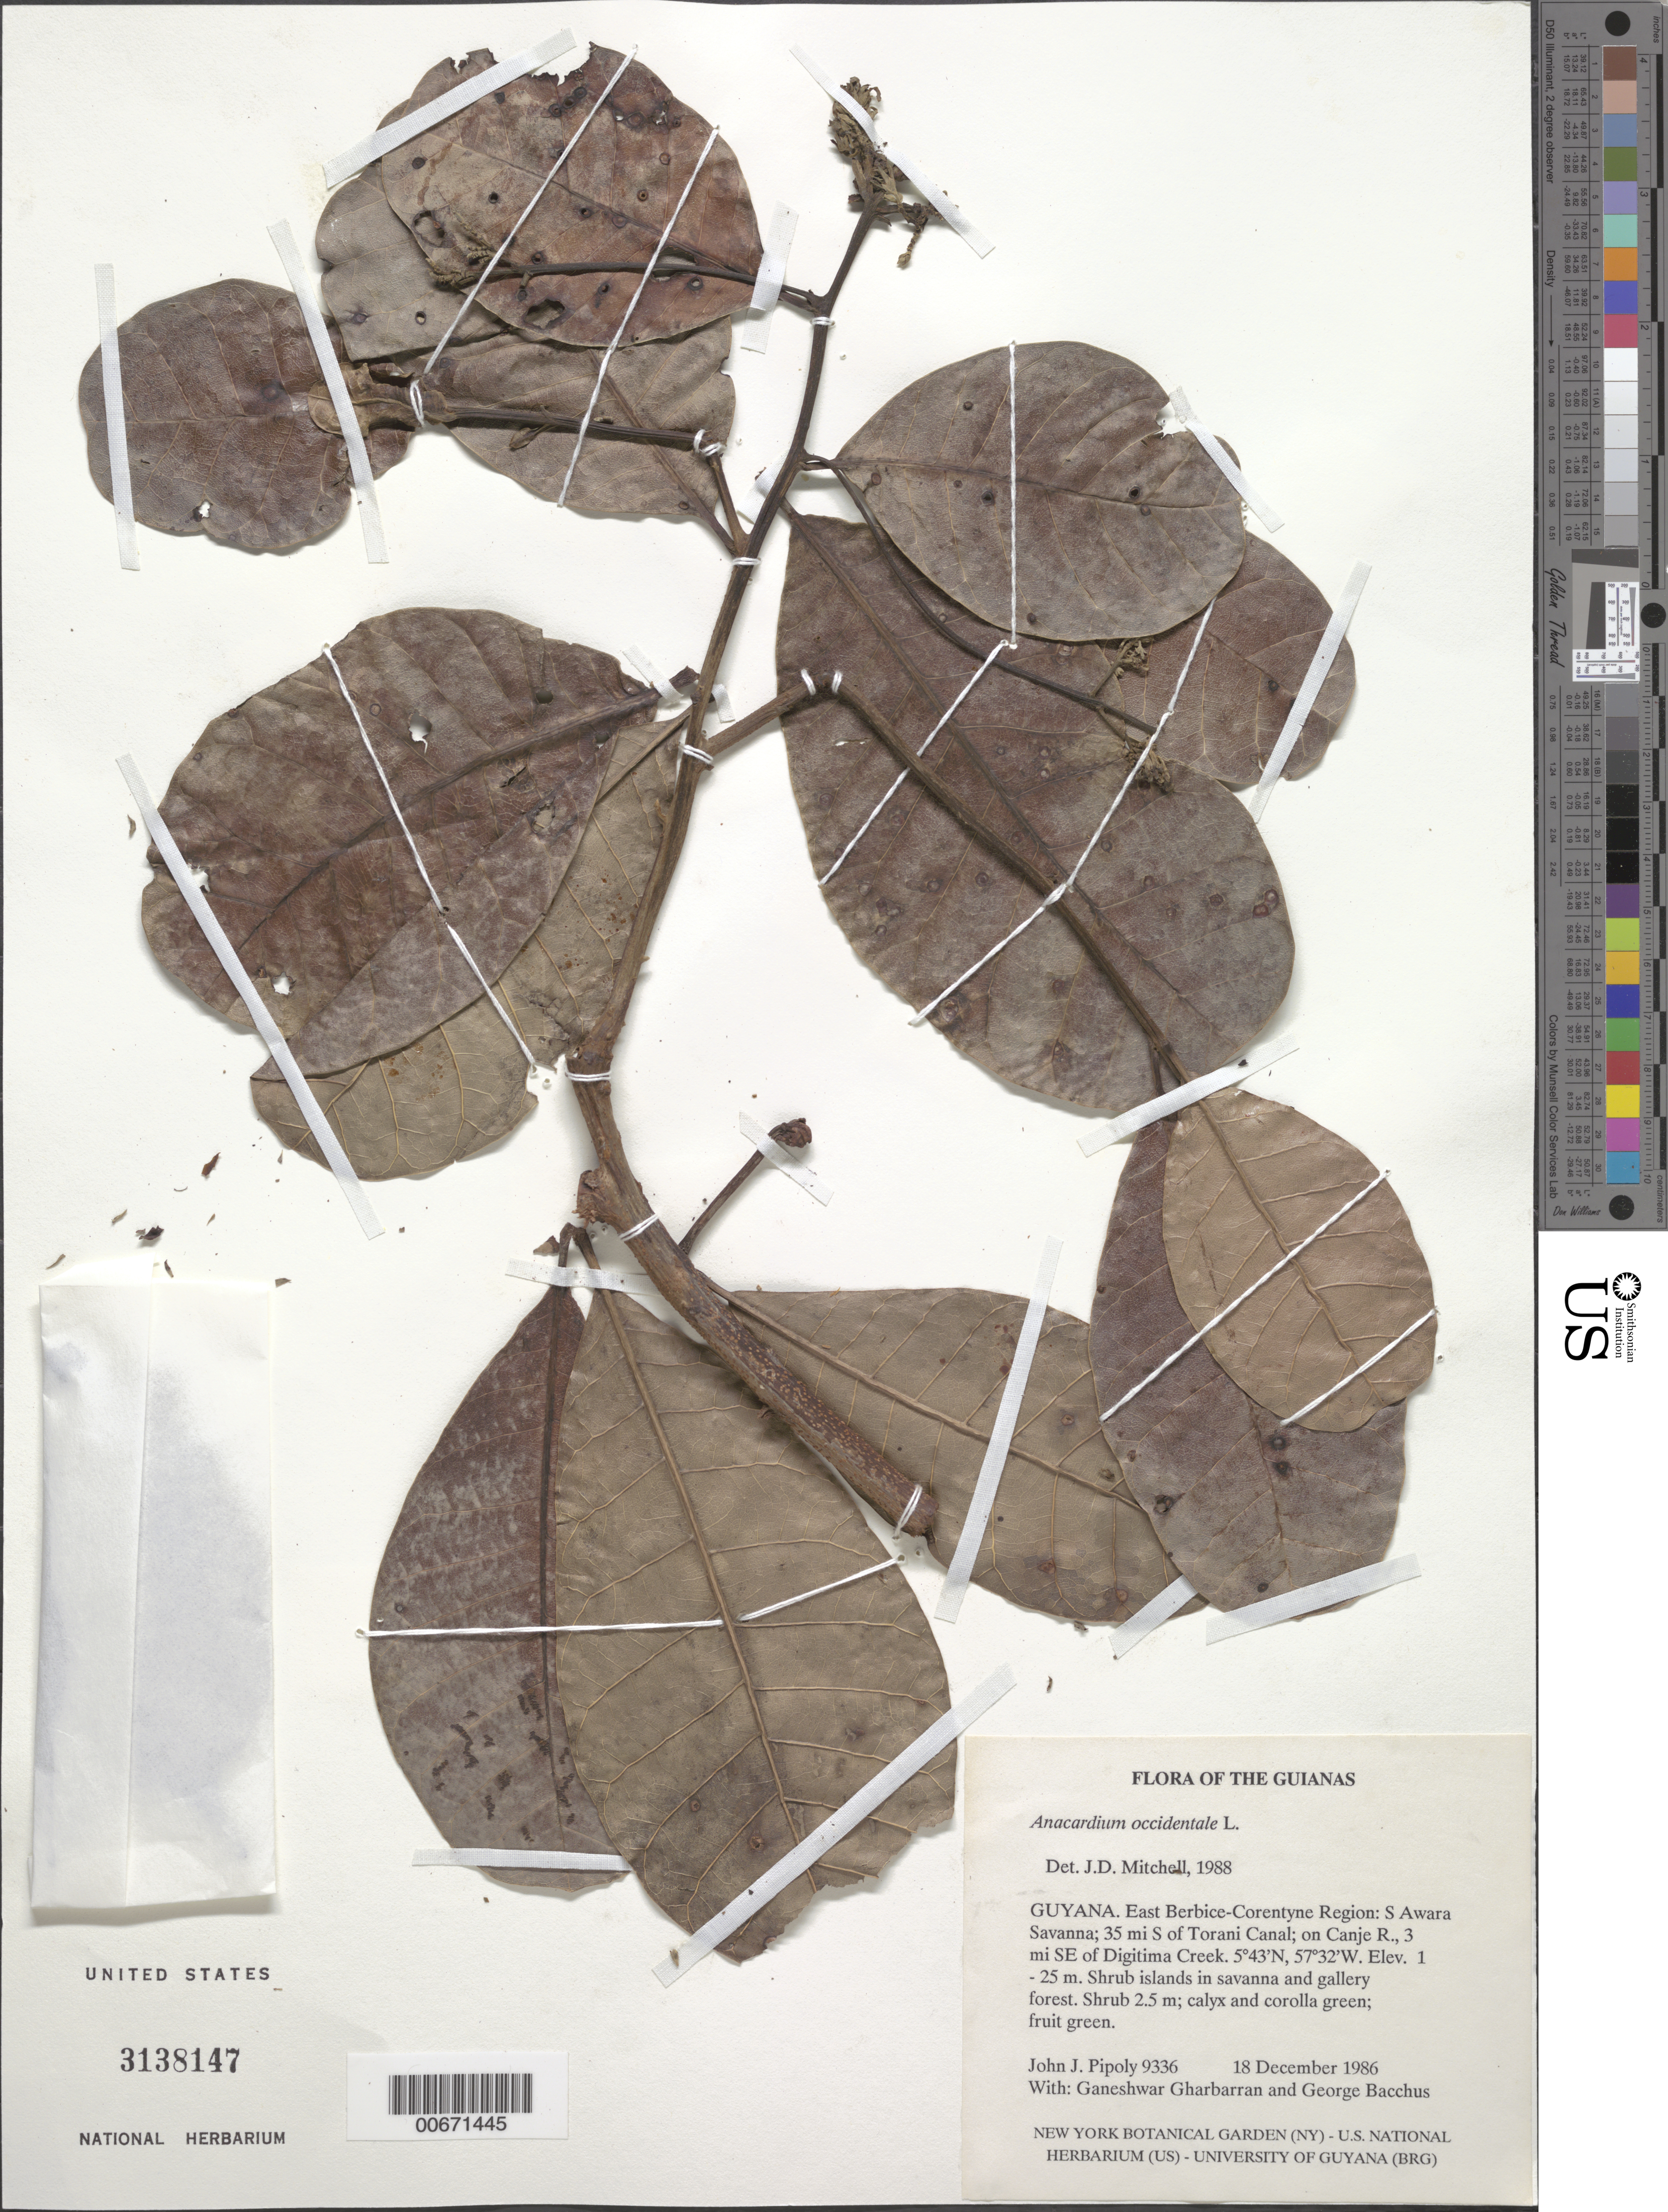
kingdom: Plantae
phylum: Tracheophyta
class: Magnoliopsida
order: Sapindales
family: Anacardiaceae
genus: Anacardium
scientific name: Anacardium occidentale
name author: L.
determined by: Mitchell, John D.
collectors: J. J. Pipoly, G. Gharbarran & G. Bacchus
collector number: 9336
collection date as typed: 18 December 1986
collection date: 1986-12-18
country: Guyana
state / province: E. Berbice-Corentyne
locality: S Awara Savanna; ±35 mi S of Torani Canal; on Canje R., 3 mi SE of Digitima Creek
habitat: Shrub islands in savanna and gallery forest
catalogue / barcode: US 3138147